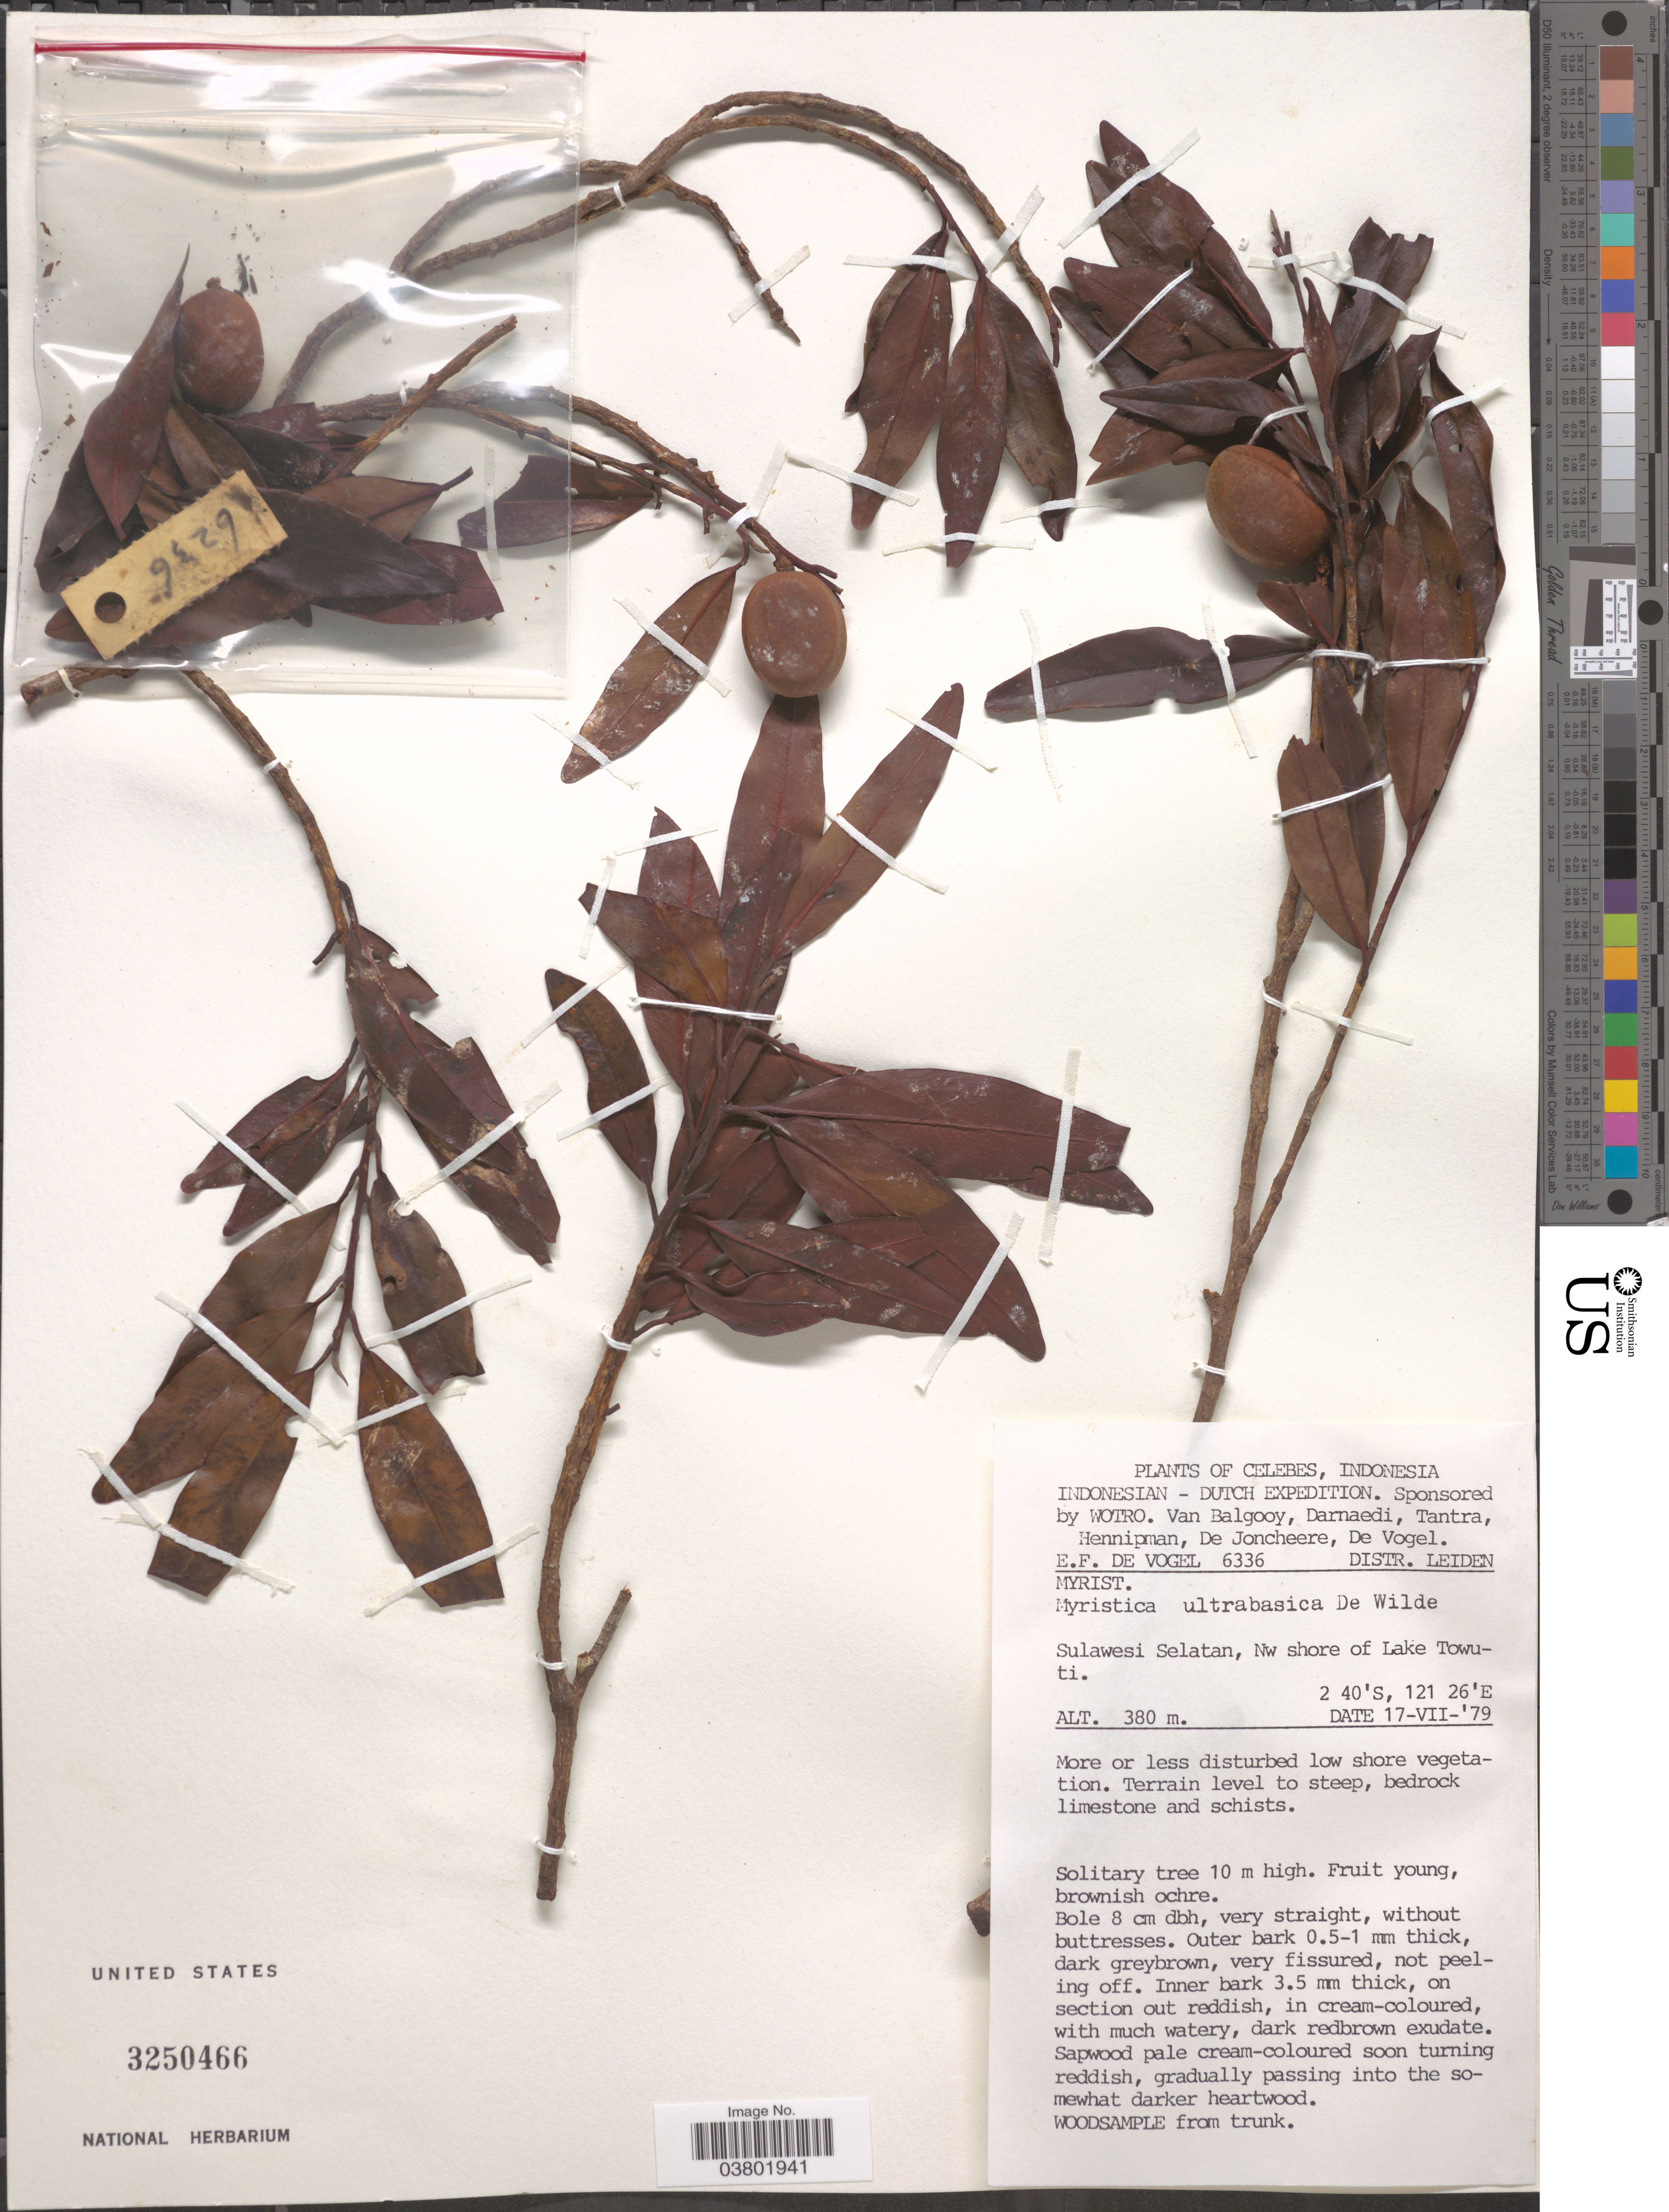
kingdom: Plantae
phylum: Tracheophyta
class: Magnoliopsida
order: Magnoliales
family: Myristicaceae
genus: Myristica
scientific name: Myristica ultrabasica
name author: W.J. de Wilde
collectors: E. F. de Vogel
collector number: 6336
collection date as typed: Transcribed d/m/y: 17/7/79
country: Indonesia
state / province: Sulawesi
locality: Celebes. Sulawesi Selatan, Nw shore of Lake Towuti.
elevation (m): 380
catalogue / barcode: US 3250466